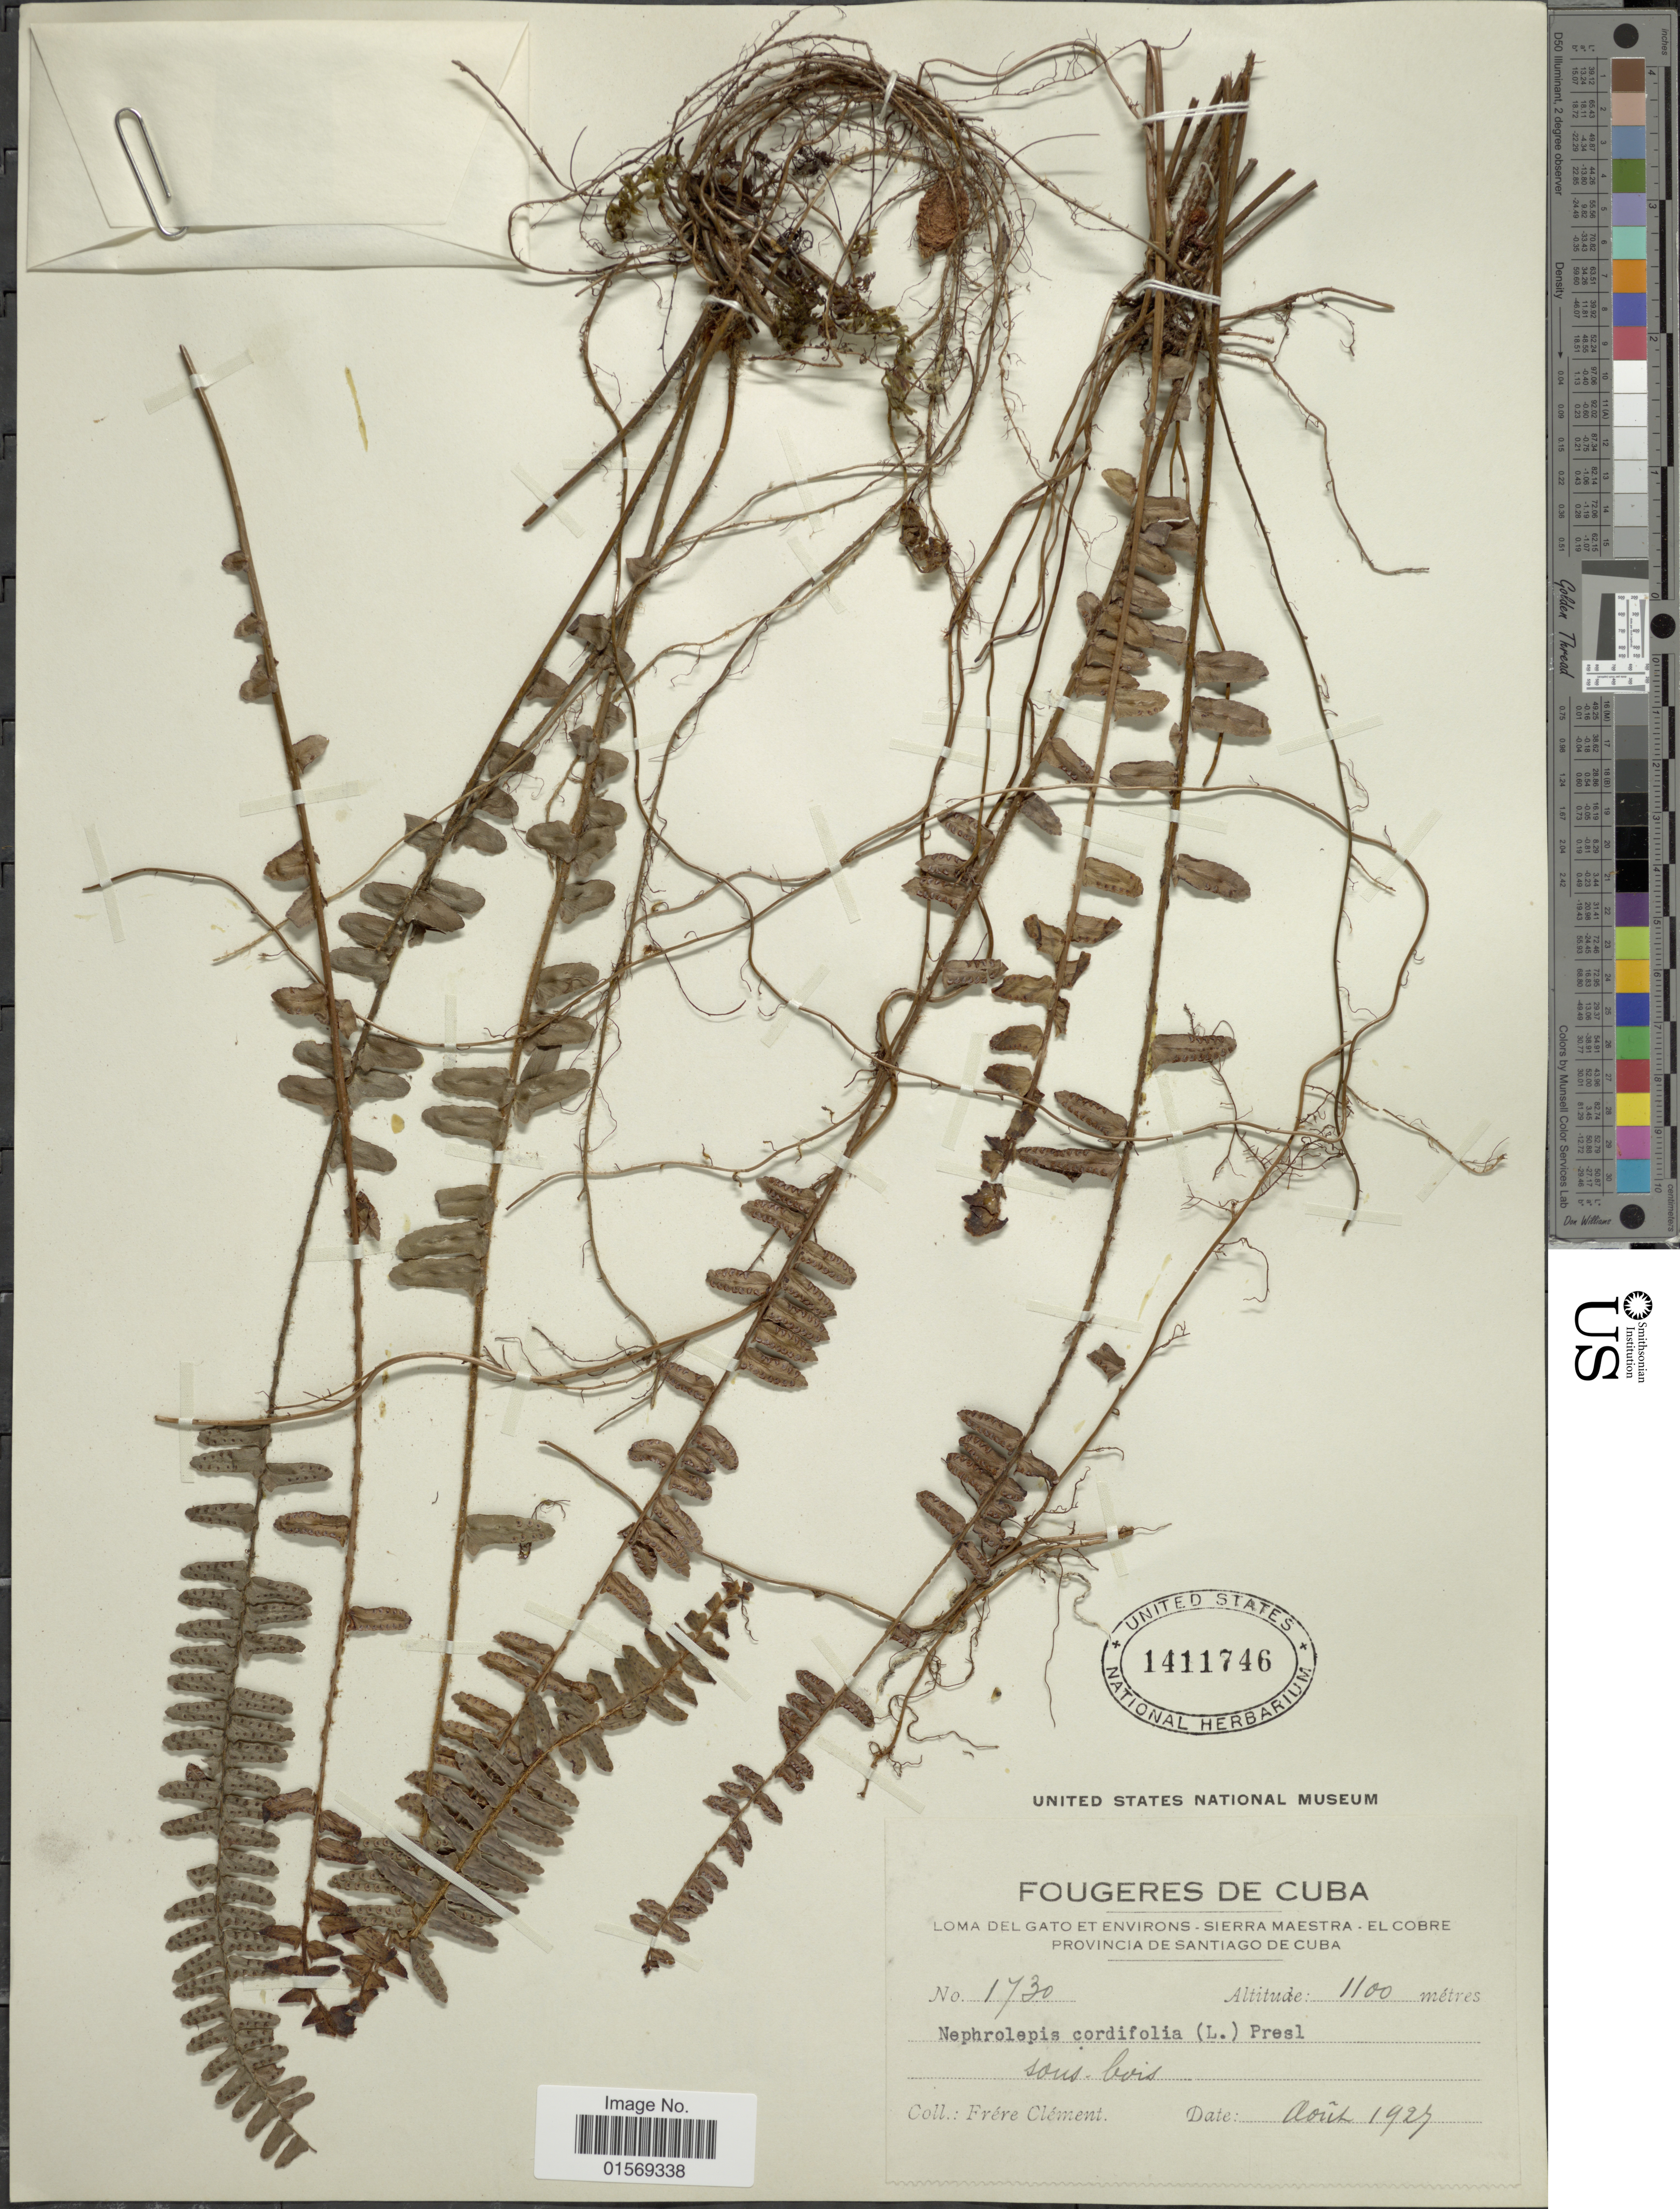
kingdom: Plantae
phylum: Tracheophyta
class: Polypodiopsida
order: Polypodiales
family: Nephrolepidaceae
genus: Nephrolepis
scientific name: Nephrolepis cordifolia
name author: (L.) C. Presl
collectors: B. Clement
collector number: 1730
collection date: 1927-08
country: Cuba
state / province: Santiago de Cuba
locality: Cuba, Loma del Gato et environs - Sierra Maestra - El Cobre, Provincia de Santiago de Cuba.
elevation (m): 1100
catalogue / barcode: US 1411746